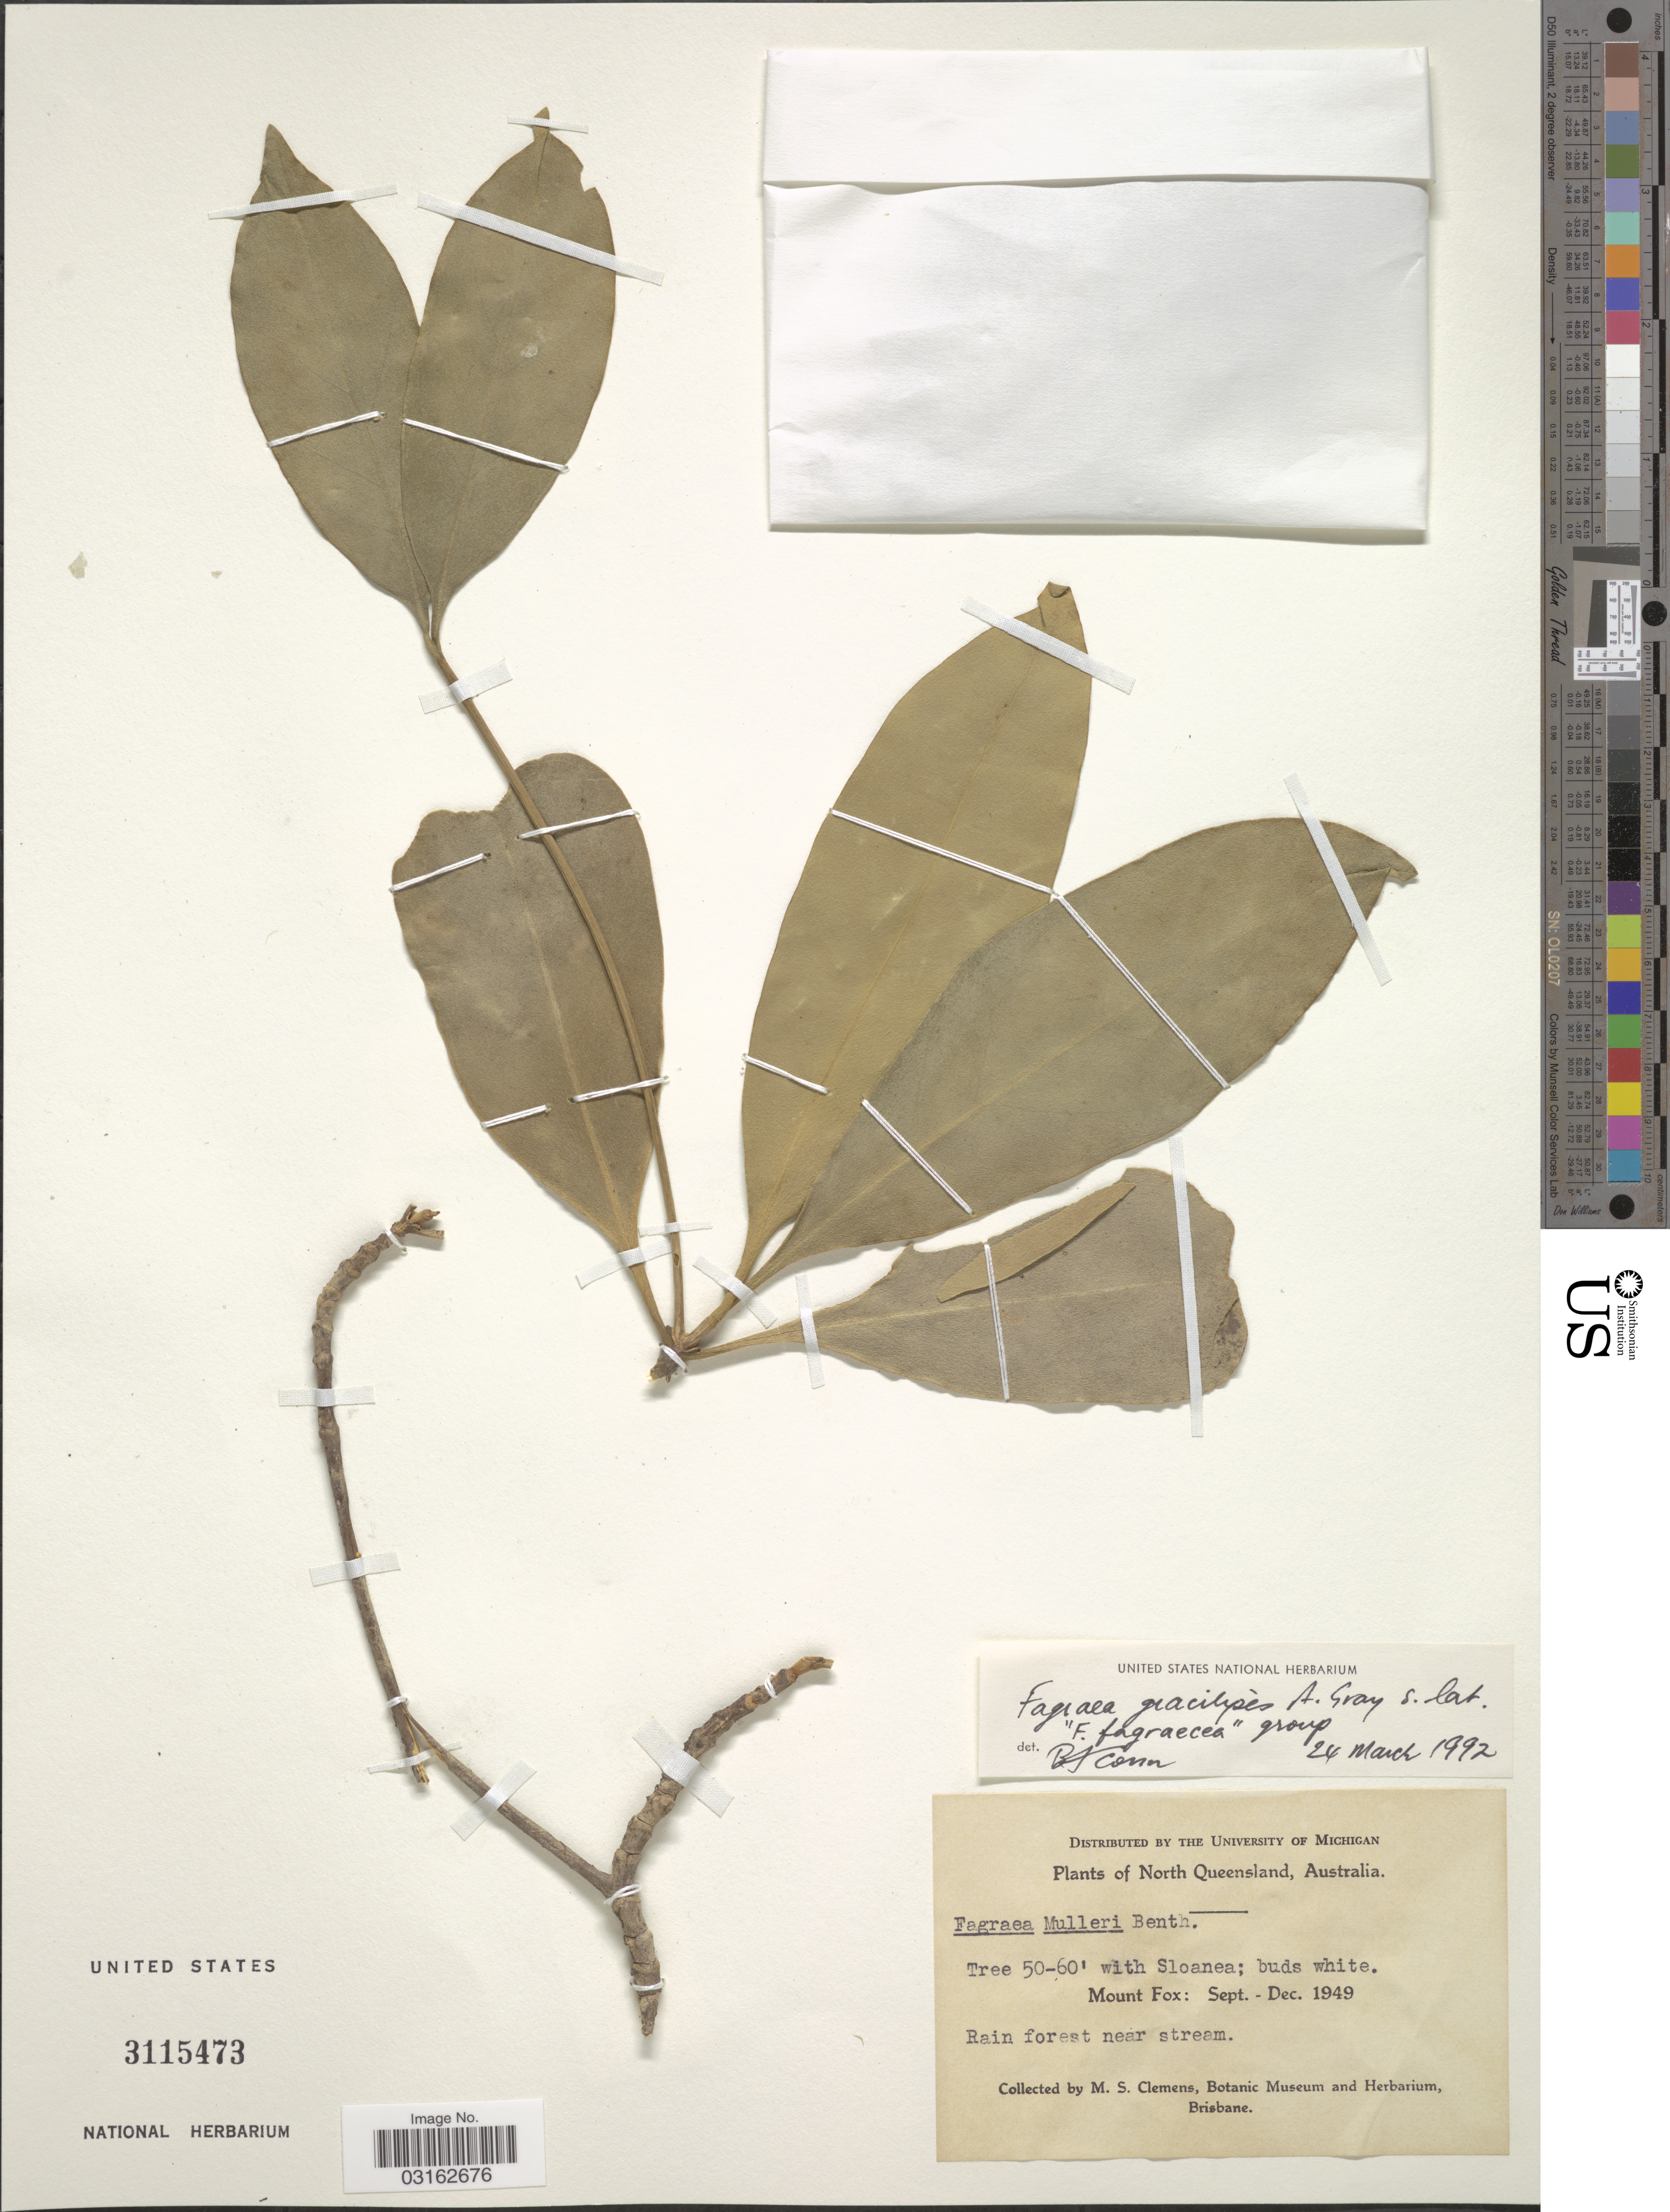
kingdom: Plantae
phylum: Tracheophyta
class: Magnoliopsida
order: Gentianales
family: Gentianaceae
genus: Fagraea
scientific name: Fagraea muelleri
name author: Benth.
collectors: M. S. Clemens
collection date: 1949-09/1949-12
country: Australia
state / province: Queensland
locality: North Queensland, Mount Fox.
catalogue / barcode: US 3115473